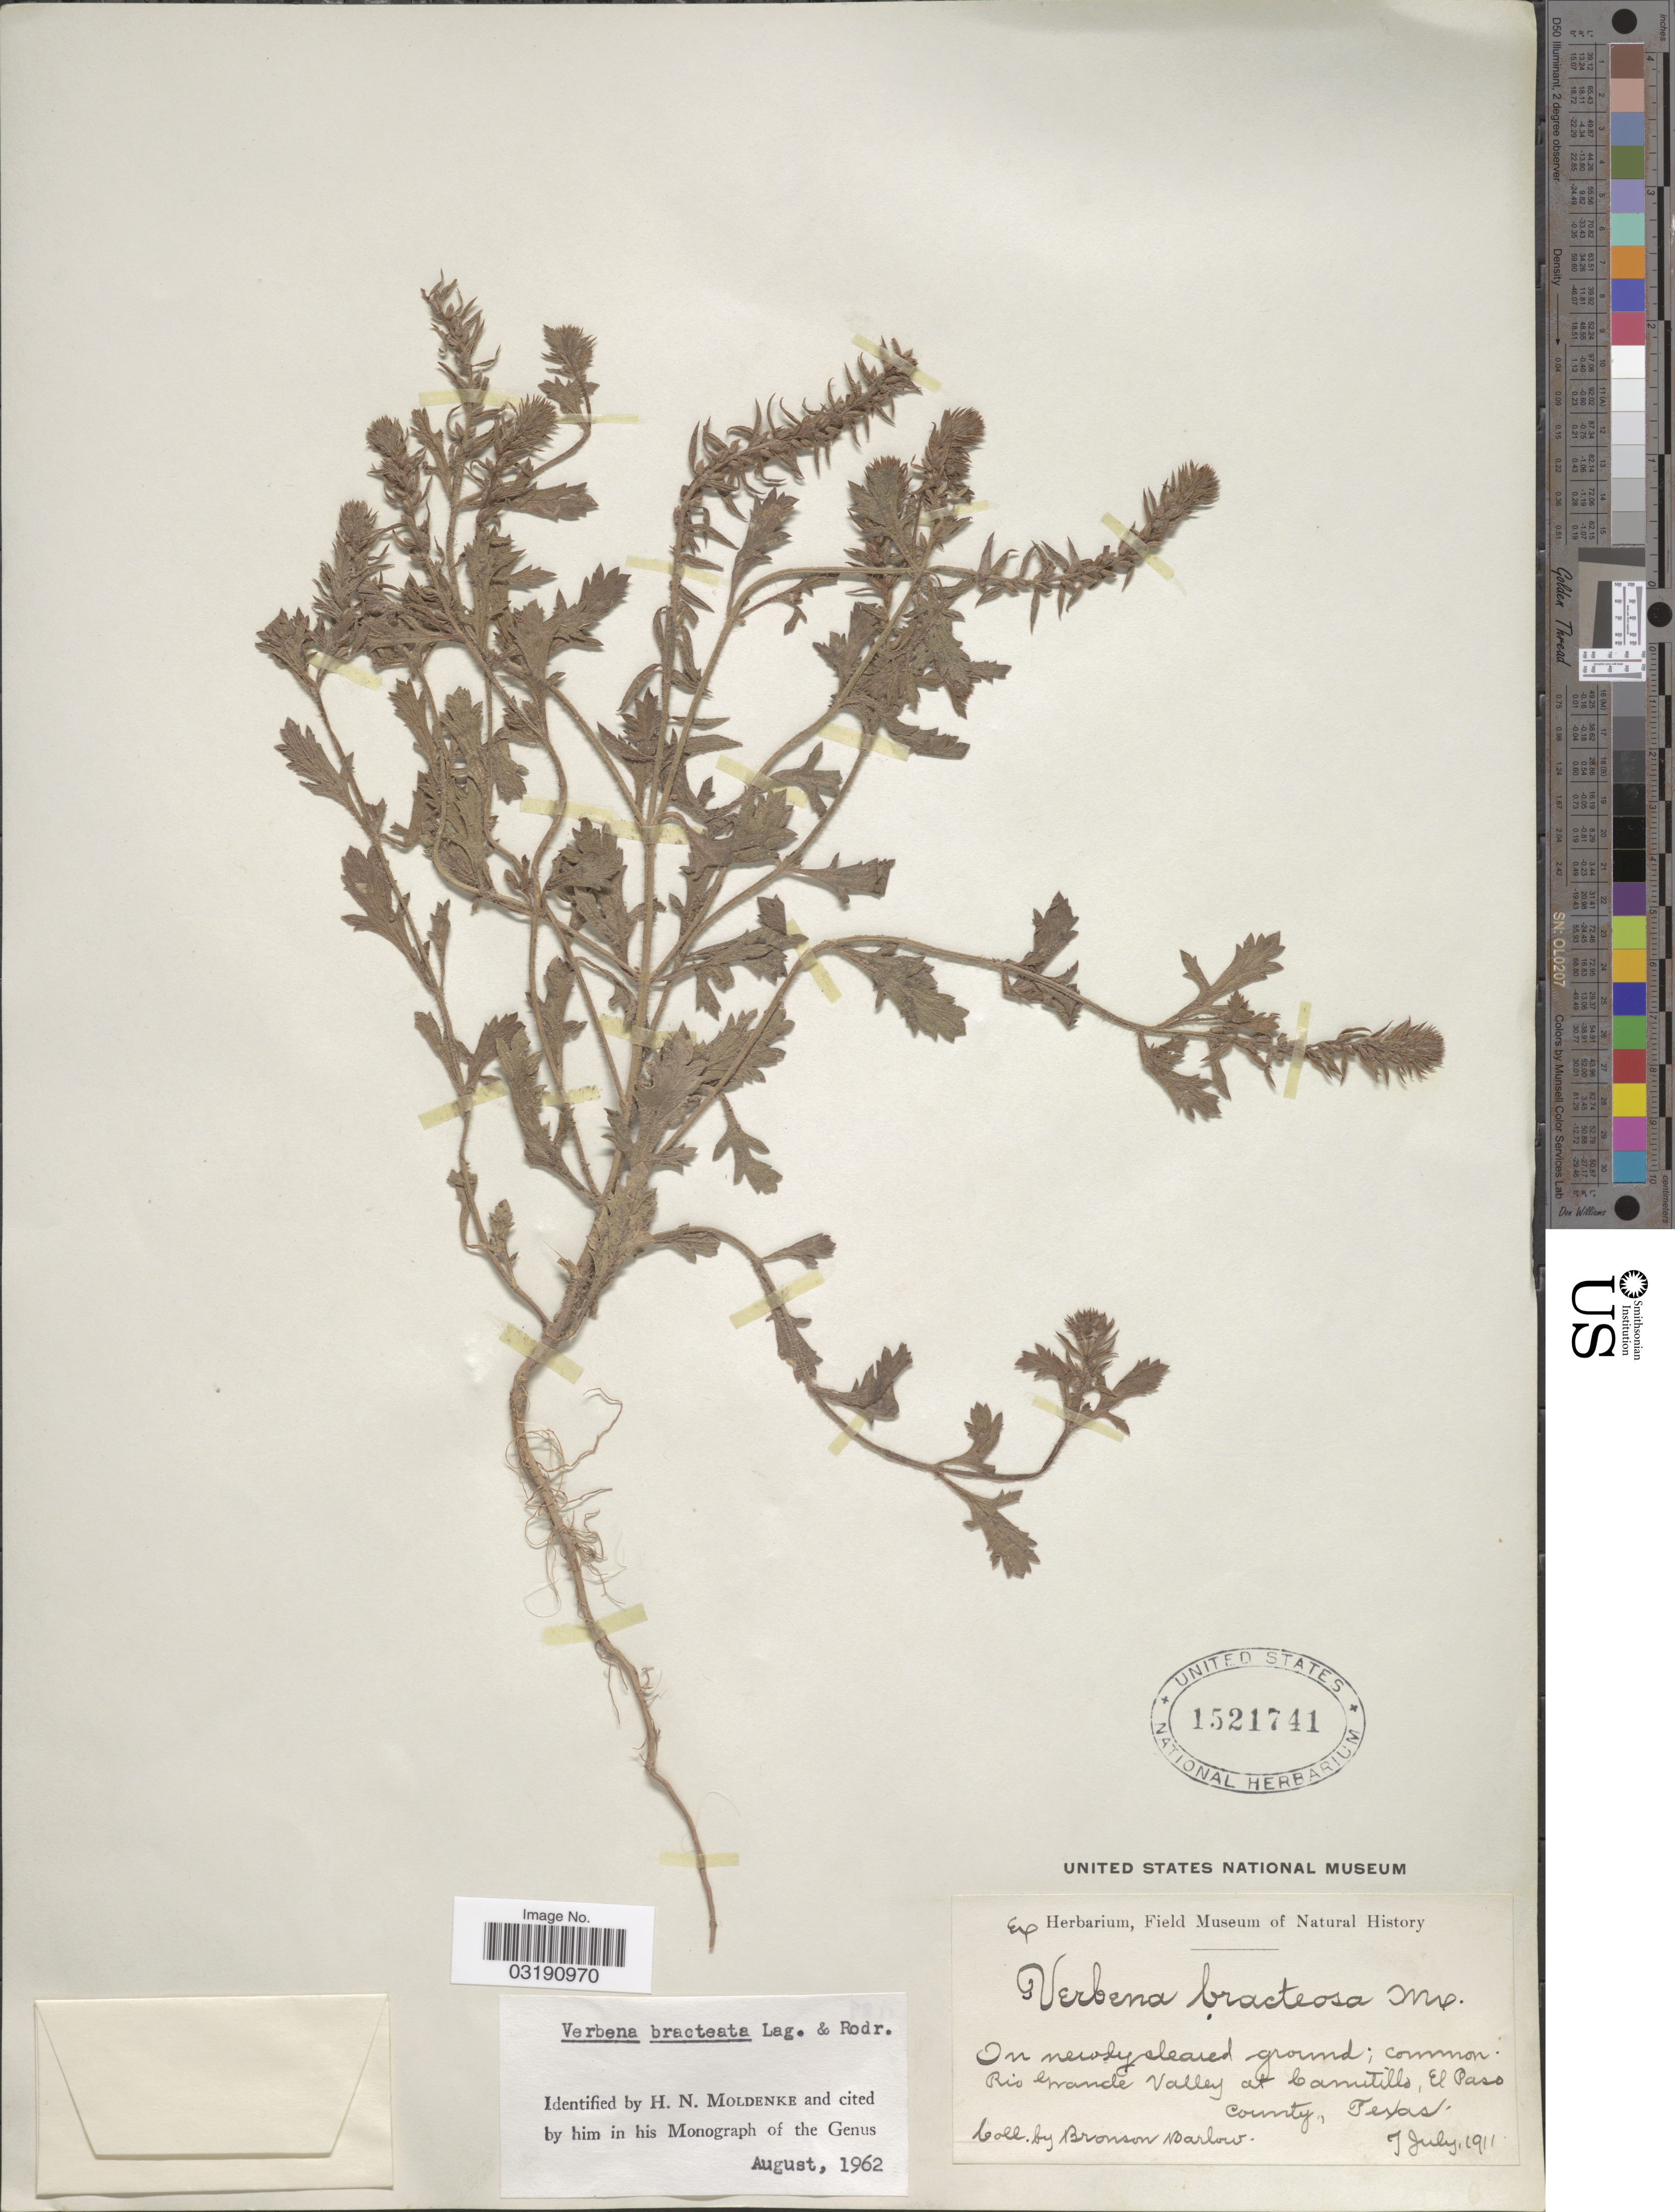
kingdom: Plantae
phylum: Tracheophyta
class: Magnoliopsida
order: Lamiales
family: Verbenaceae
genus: Verbena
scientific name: Verbena bracteata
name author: Cav. ex Lag. & Rodr.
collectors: Barlow, B.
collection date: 1911-07-07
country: United States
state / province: Texas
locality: Rio Grande Valley at Canutillo, El Paso County.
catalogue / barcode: US 1521741